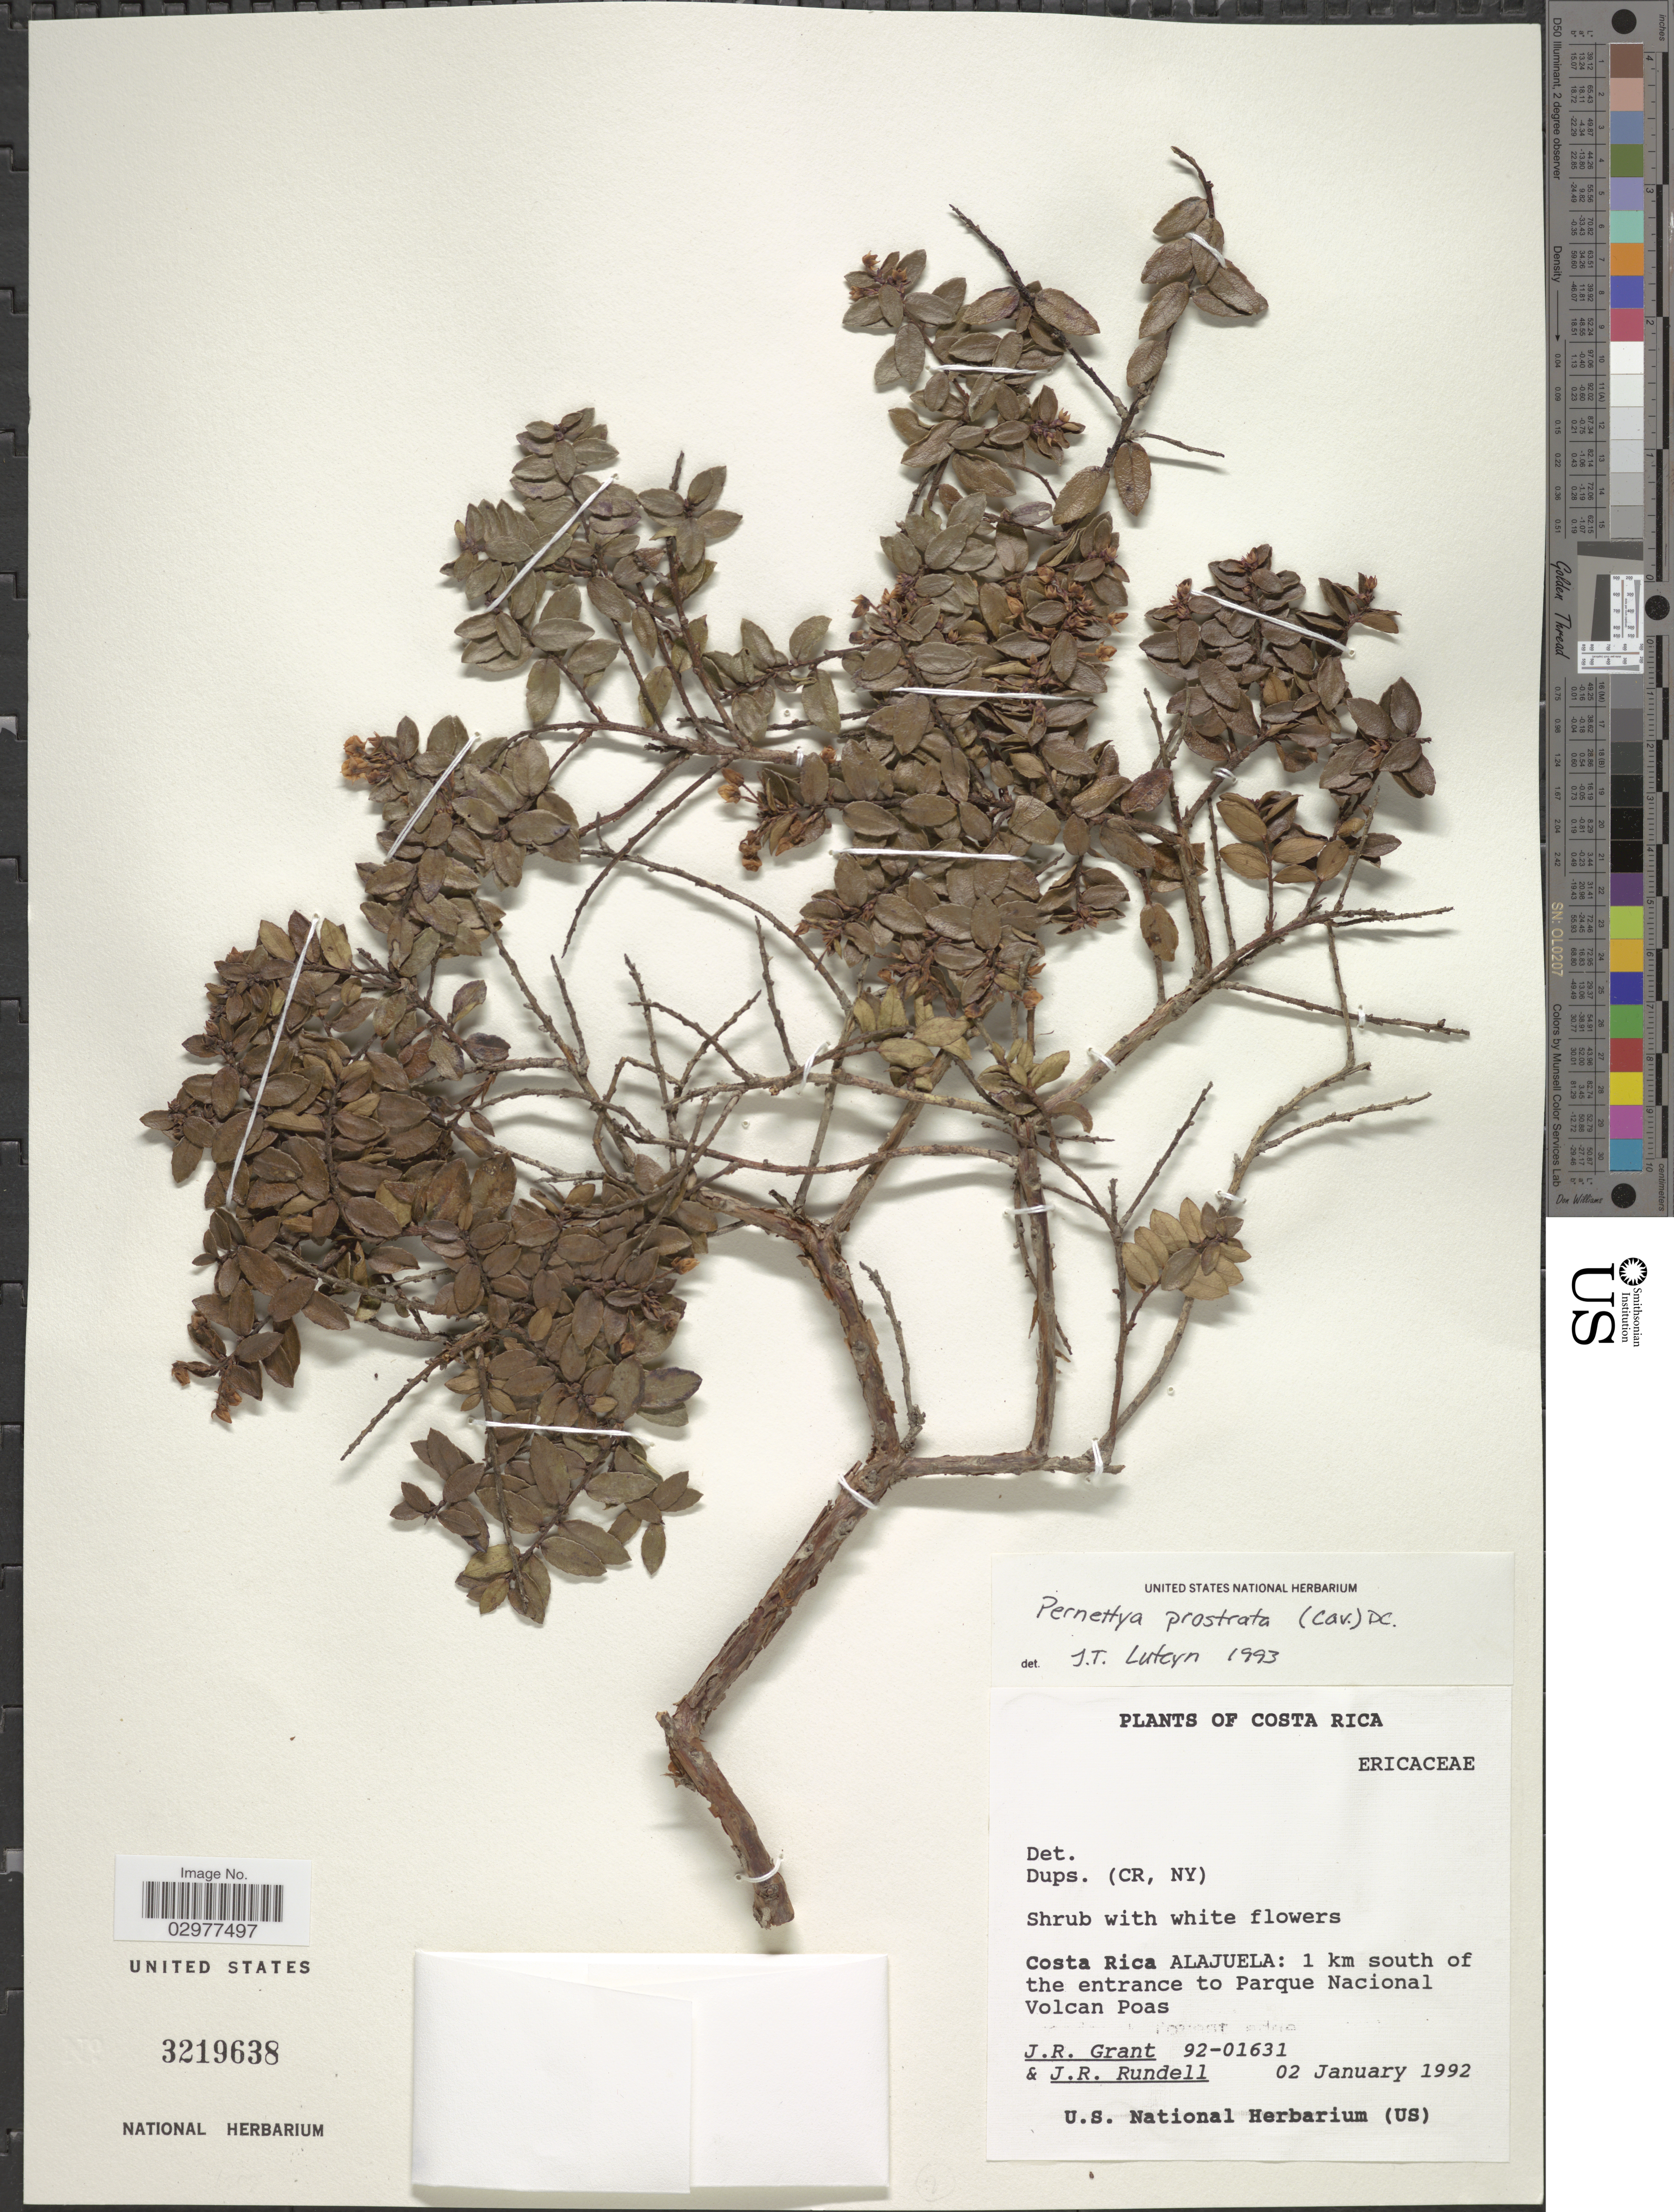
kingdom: Plantae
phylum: Tracheophyta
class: Magnoliopsida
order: Ericales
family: Ericaceae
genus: Pernettya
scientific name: Pernettya prostrata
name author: (Cav.) DC.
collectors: J. Grant & J. R. Rundell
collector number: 92-01631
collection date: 1992-01-02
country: Costa Rica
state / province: Alajuela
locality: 1 km south of the entrance to Parque Nacional Volcan Poas.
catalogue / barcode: US 3219638